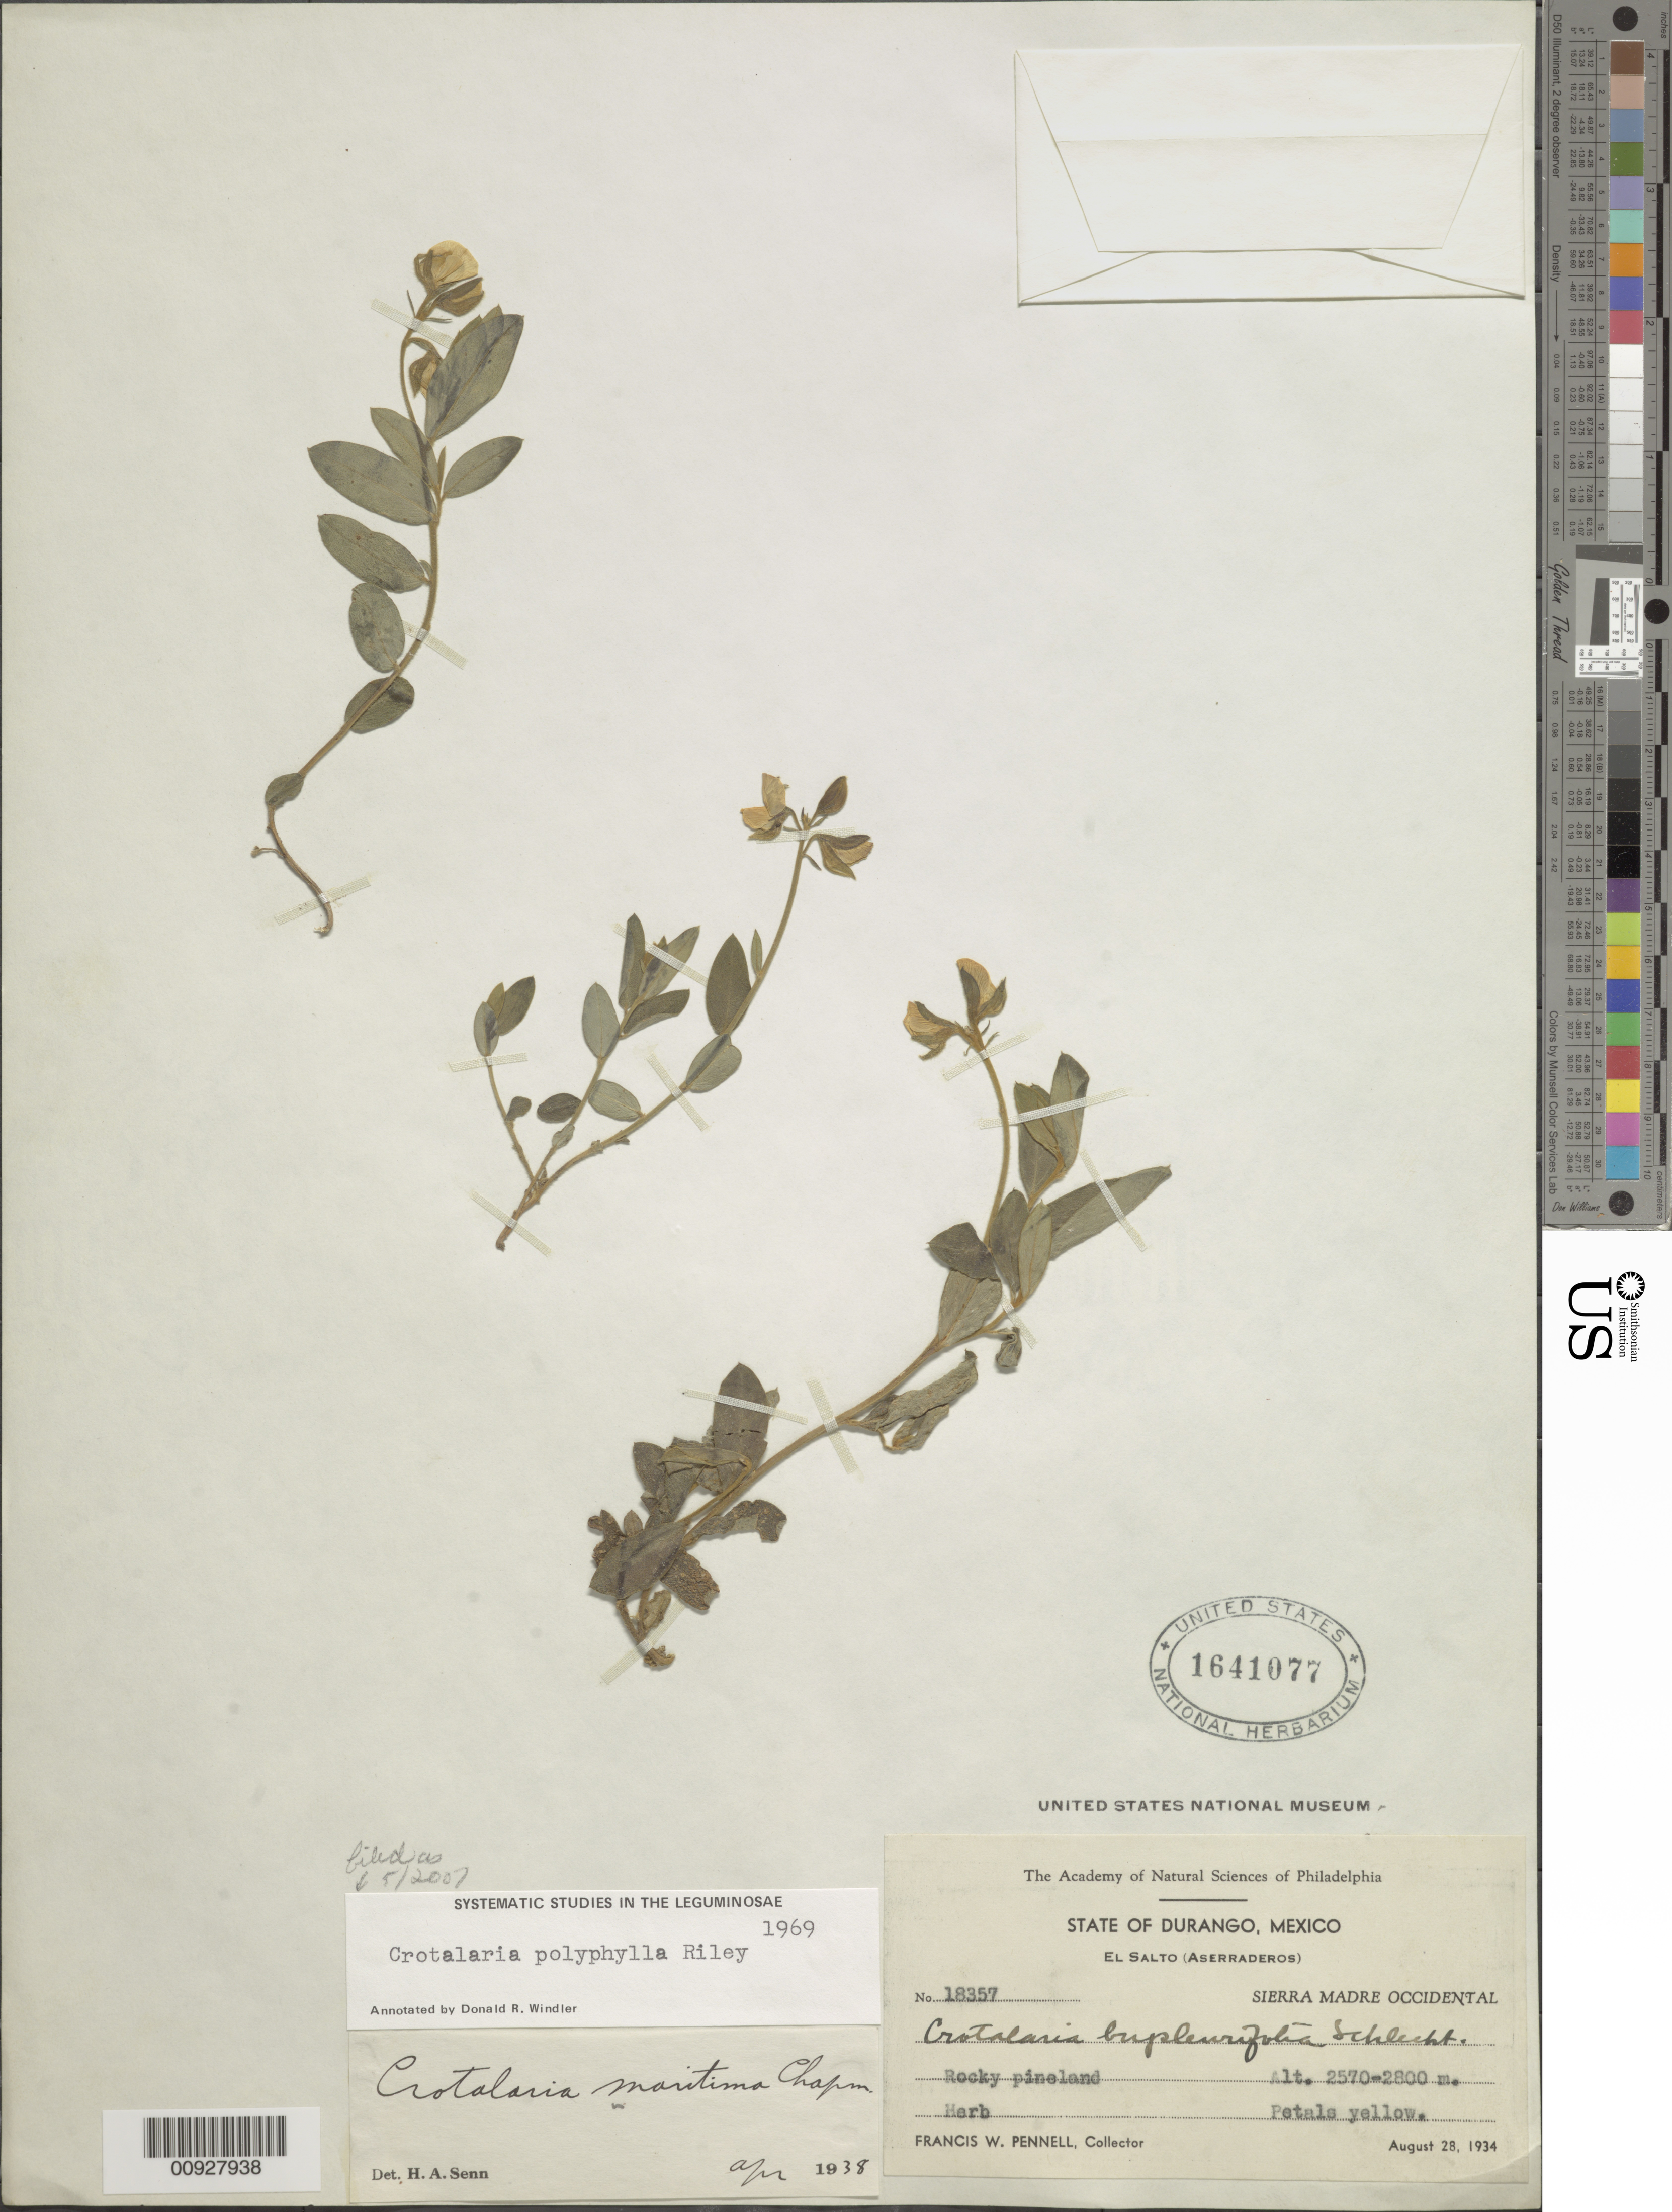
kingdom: Plantae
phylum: Tracheophyta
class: Magnoliopsida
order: Fabales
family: Fabaceae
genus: Crotalaria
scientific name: Crotalaria polyphylla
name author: Riley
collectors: F. W. Pennell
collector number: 18357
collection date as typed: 28 Aug 1934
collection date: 1934-08-28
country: Mexico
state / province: Durango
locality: El Salto (Aserraderos), State of Durango. Sierra Madre Occidental.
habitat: Rocky pineland.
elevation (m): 2800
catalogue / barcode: US 1641077